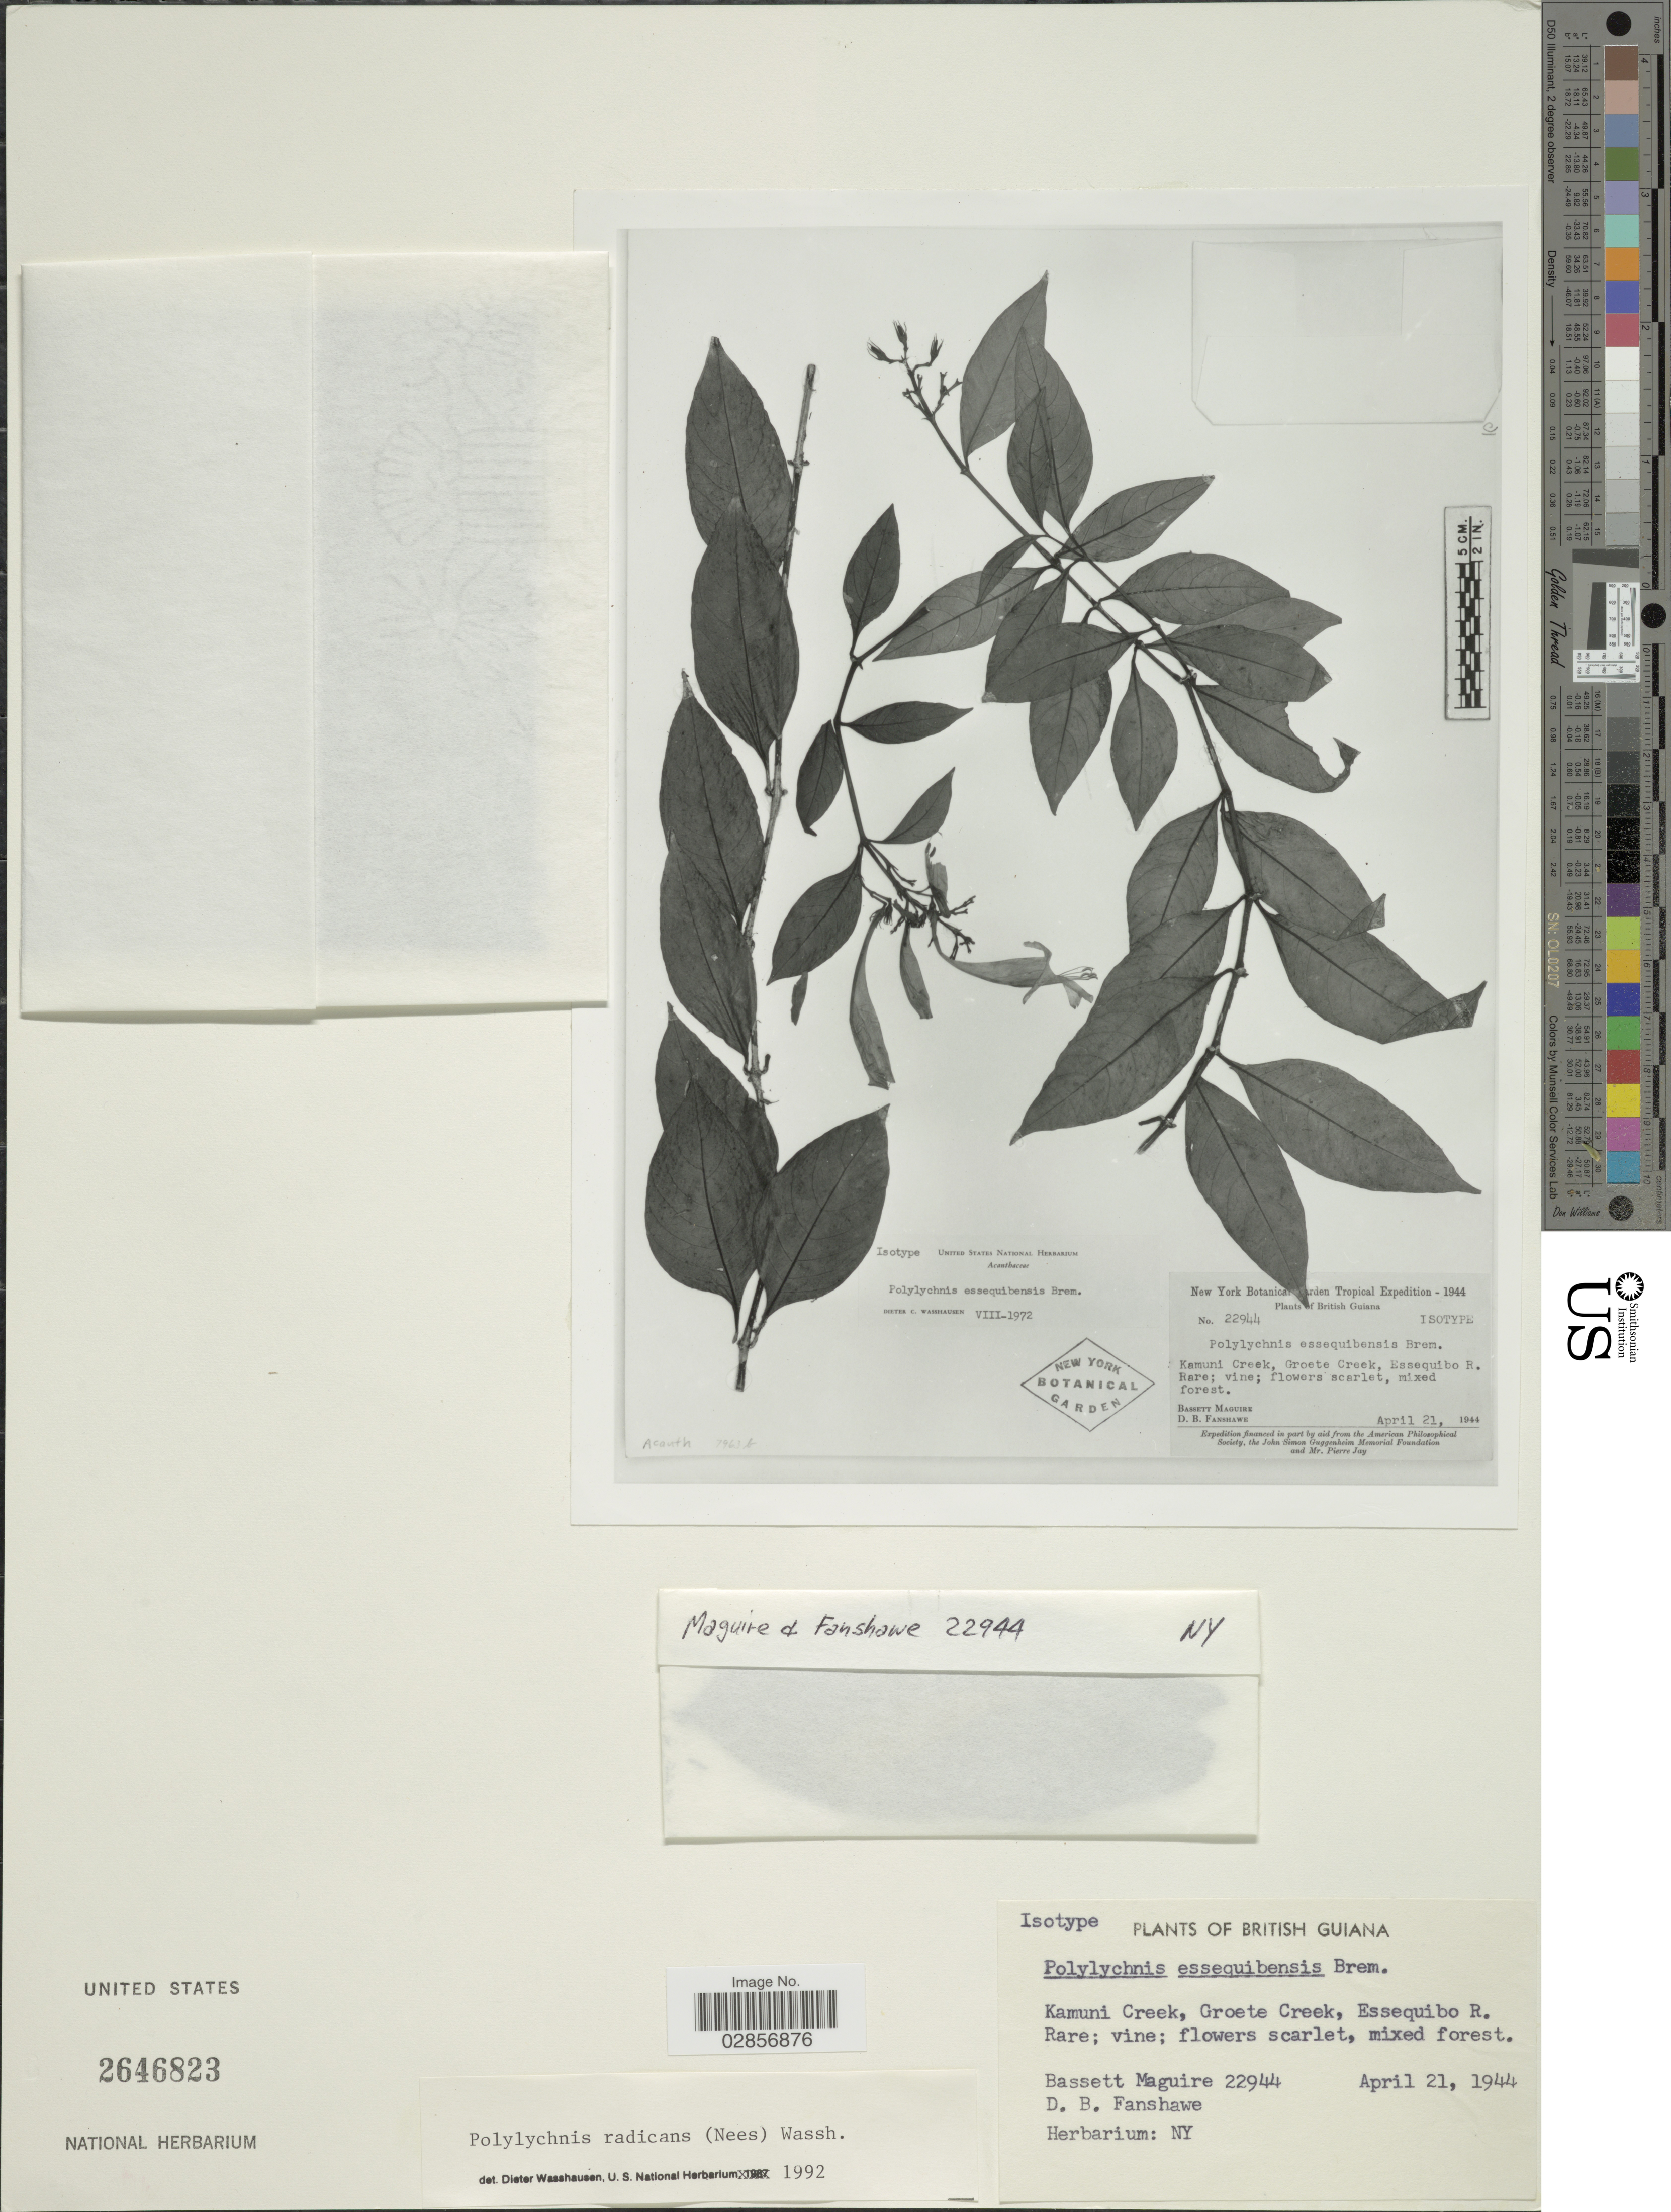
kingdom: Plantae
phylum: Tracheophyta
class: Magnoliopsida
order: Lamiales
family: Acanthaceae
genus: Polylychnis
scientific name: Polylychnis radicans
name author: (Nees) Wassh.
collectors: B. Maguire & D. B. Fanshawe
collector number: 22944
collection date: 1944-04-21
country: Guyana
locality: British Guiana. Kamuni Creek, Groete Creek, Essequibo R.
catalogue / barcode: US 2646823